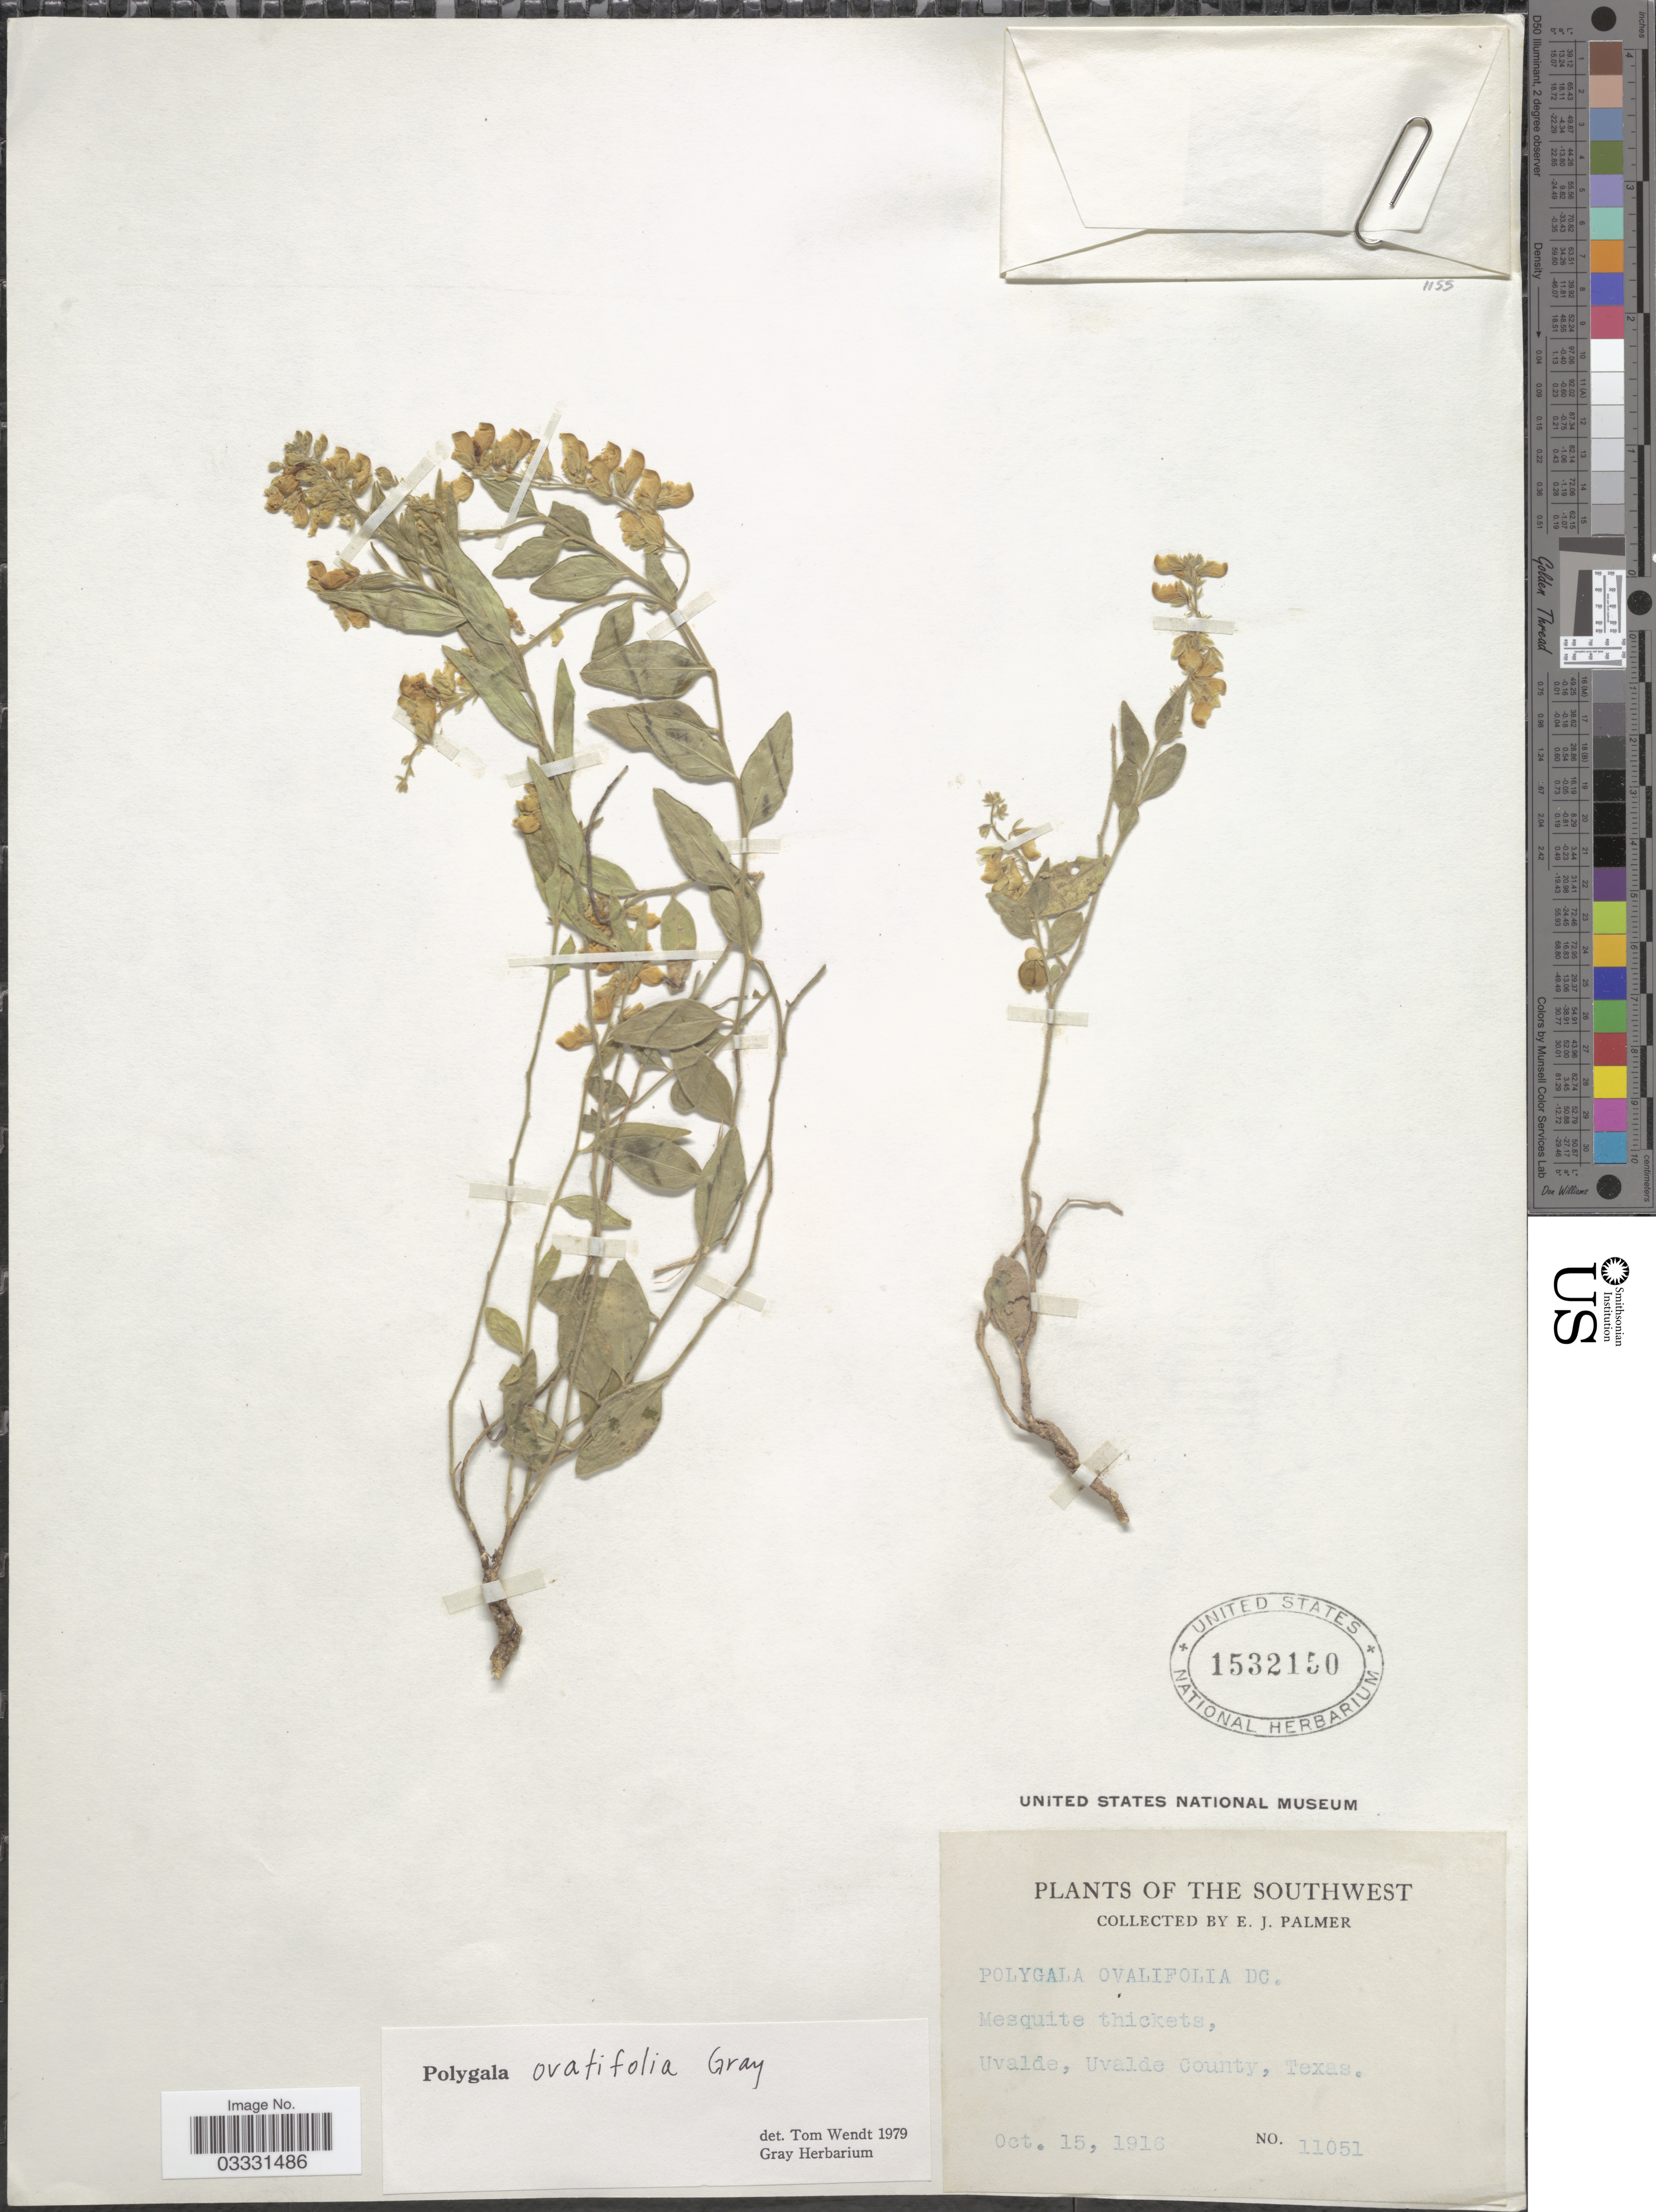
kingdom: Plantae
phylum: Tracheophyta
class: Magnoliopsida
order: Fabales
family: Polygalaceae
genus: Hebecarpa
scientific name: Hebecarpa ovatifolia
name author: (A. Gray) J.R. Abbott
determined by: Strong, Mark T., (BOT), Smithsonian Institution - National Museum of Natural History (UNITED STATES)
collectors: E. J. Palmer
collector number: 11051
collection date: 1916-10-15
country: United States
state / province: Texas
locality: The Southwest. Uvalde, Uvalde County.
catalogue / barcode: US 1532150